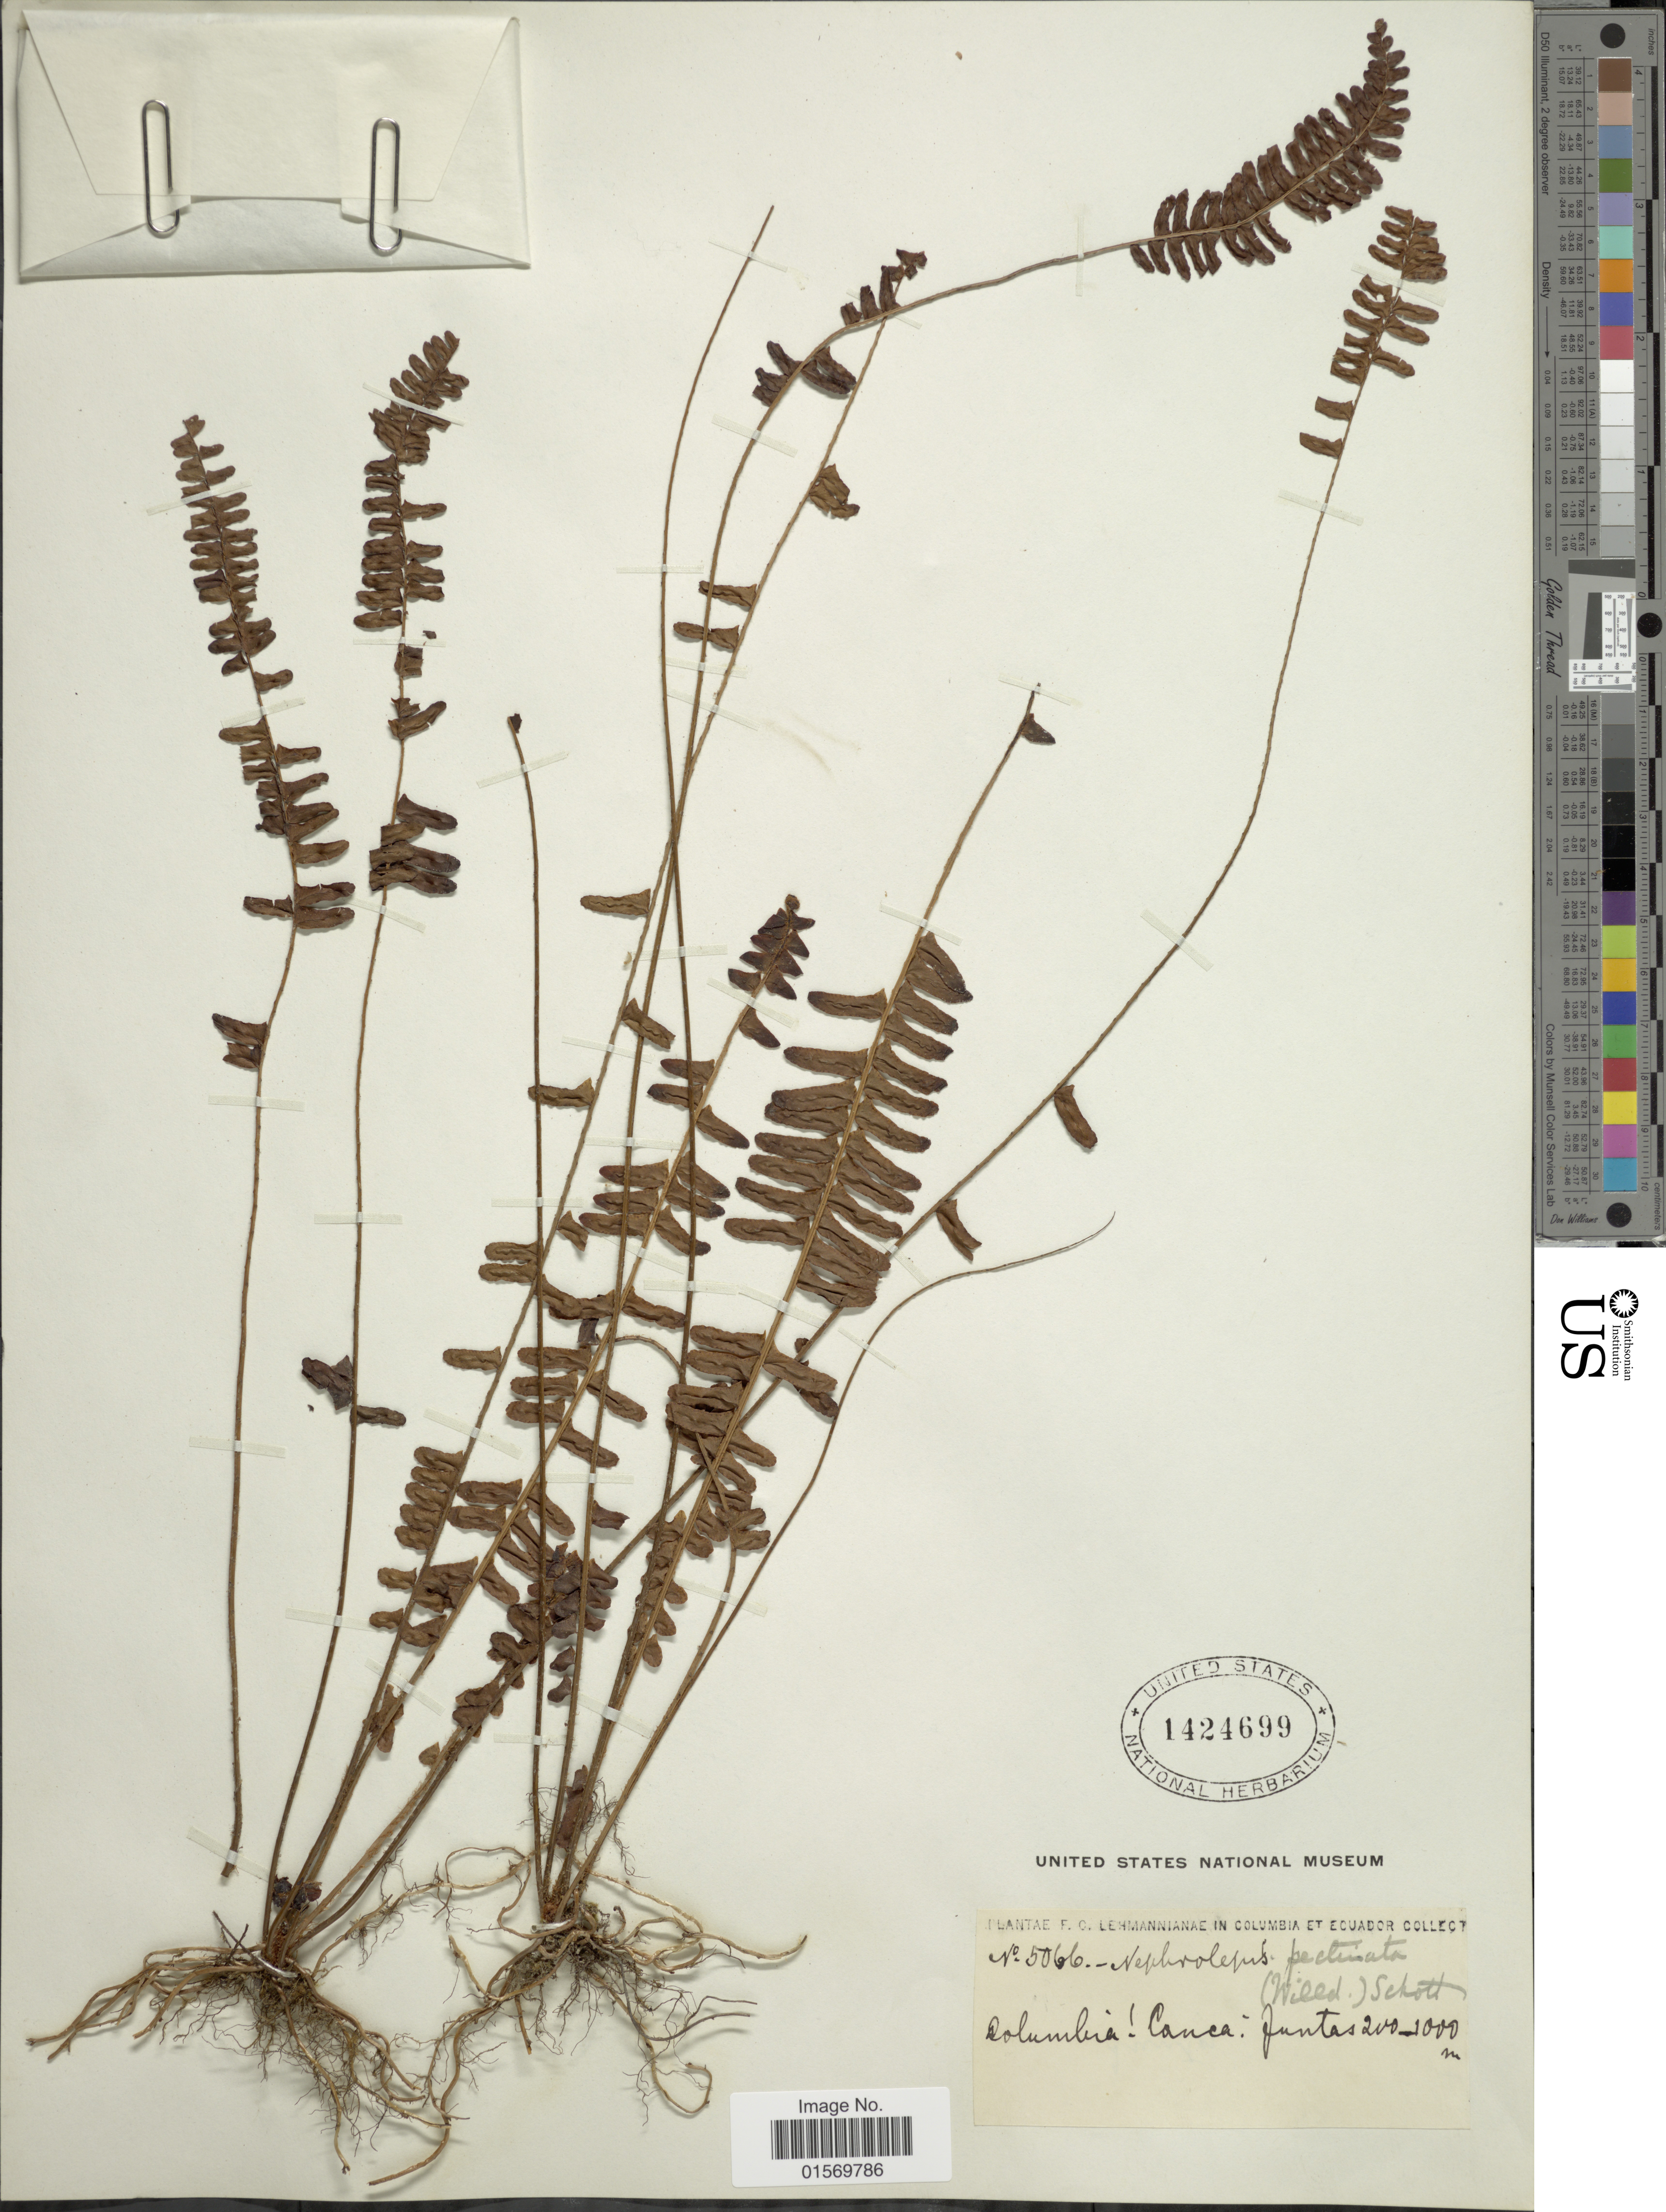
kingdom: Plantae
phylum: Tracheophyta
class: Polypodiopsida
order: Polypodiales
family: Nephrolepidaceae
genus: Nephrolepis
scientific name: Nephrolepis pectinata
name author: (Willd.) Schott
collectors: F. C. Lehmann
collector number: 5066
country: Colombia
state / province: Cauca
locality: Juntas.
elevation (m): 200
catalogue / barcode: US 1424699